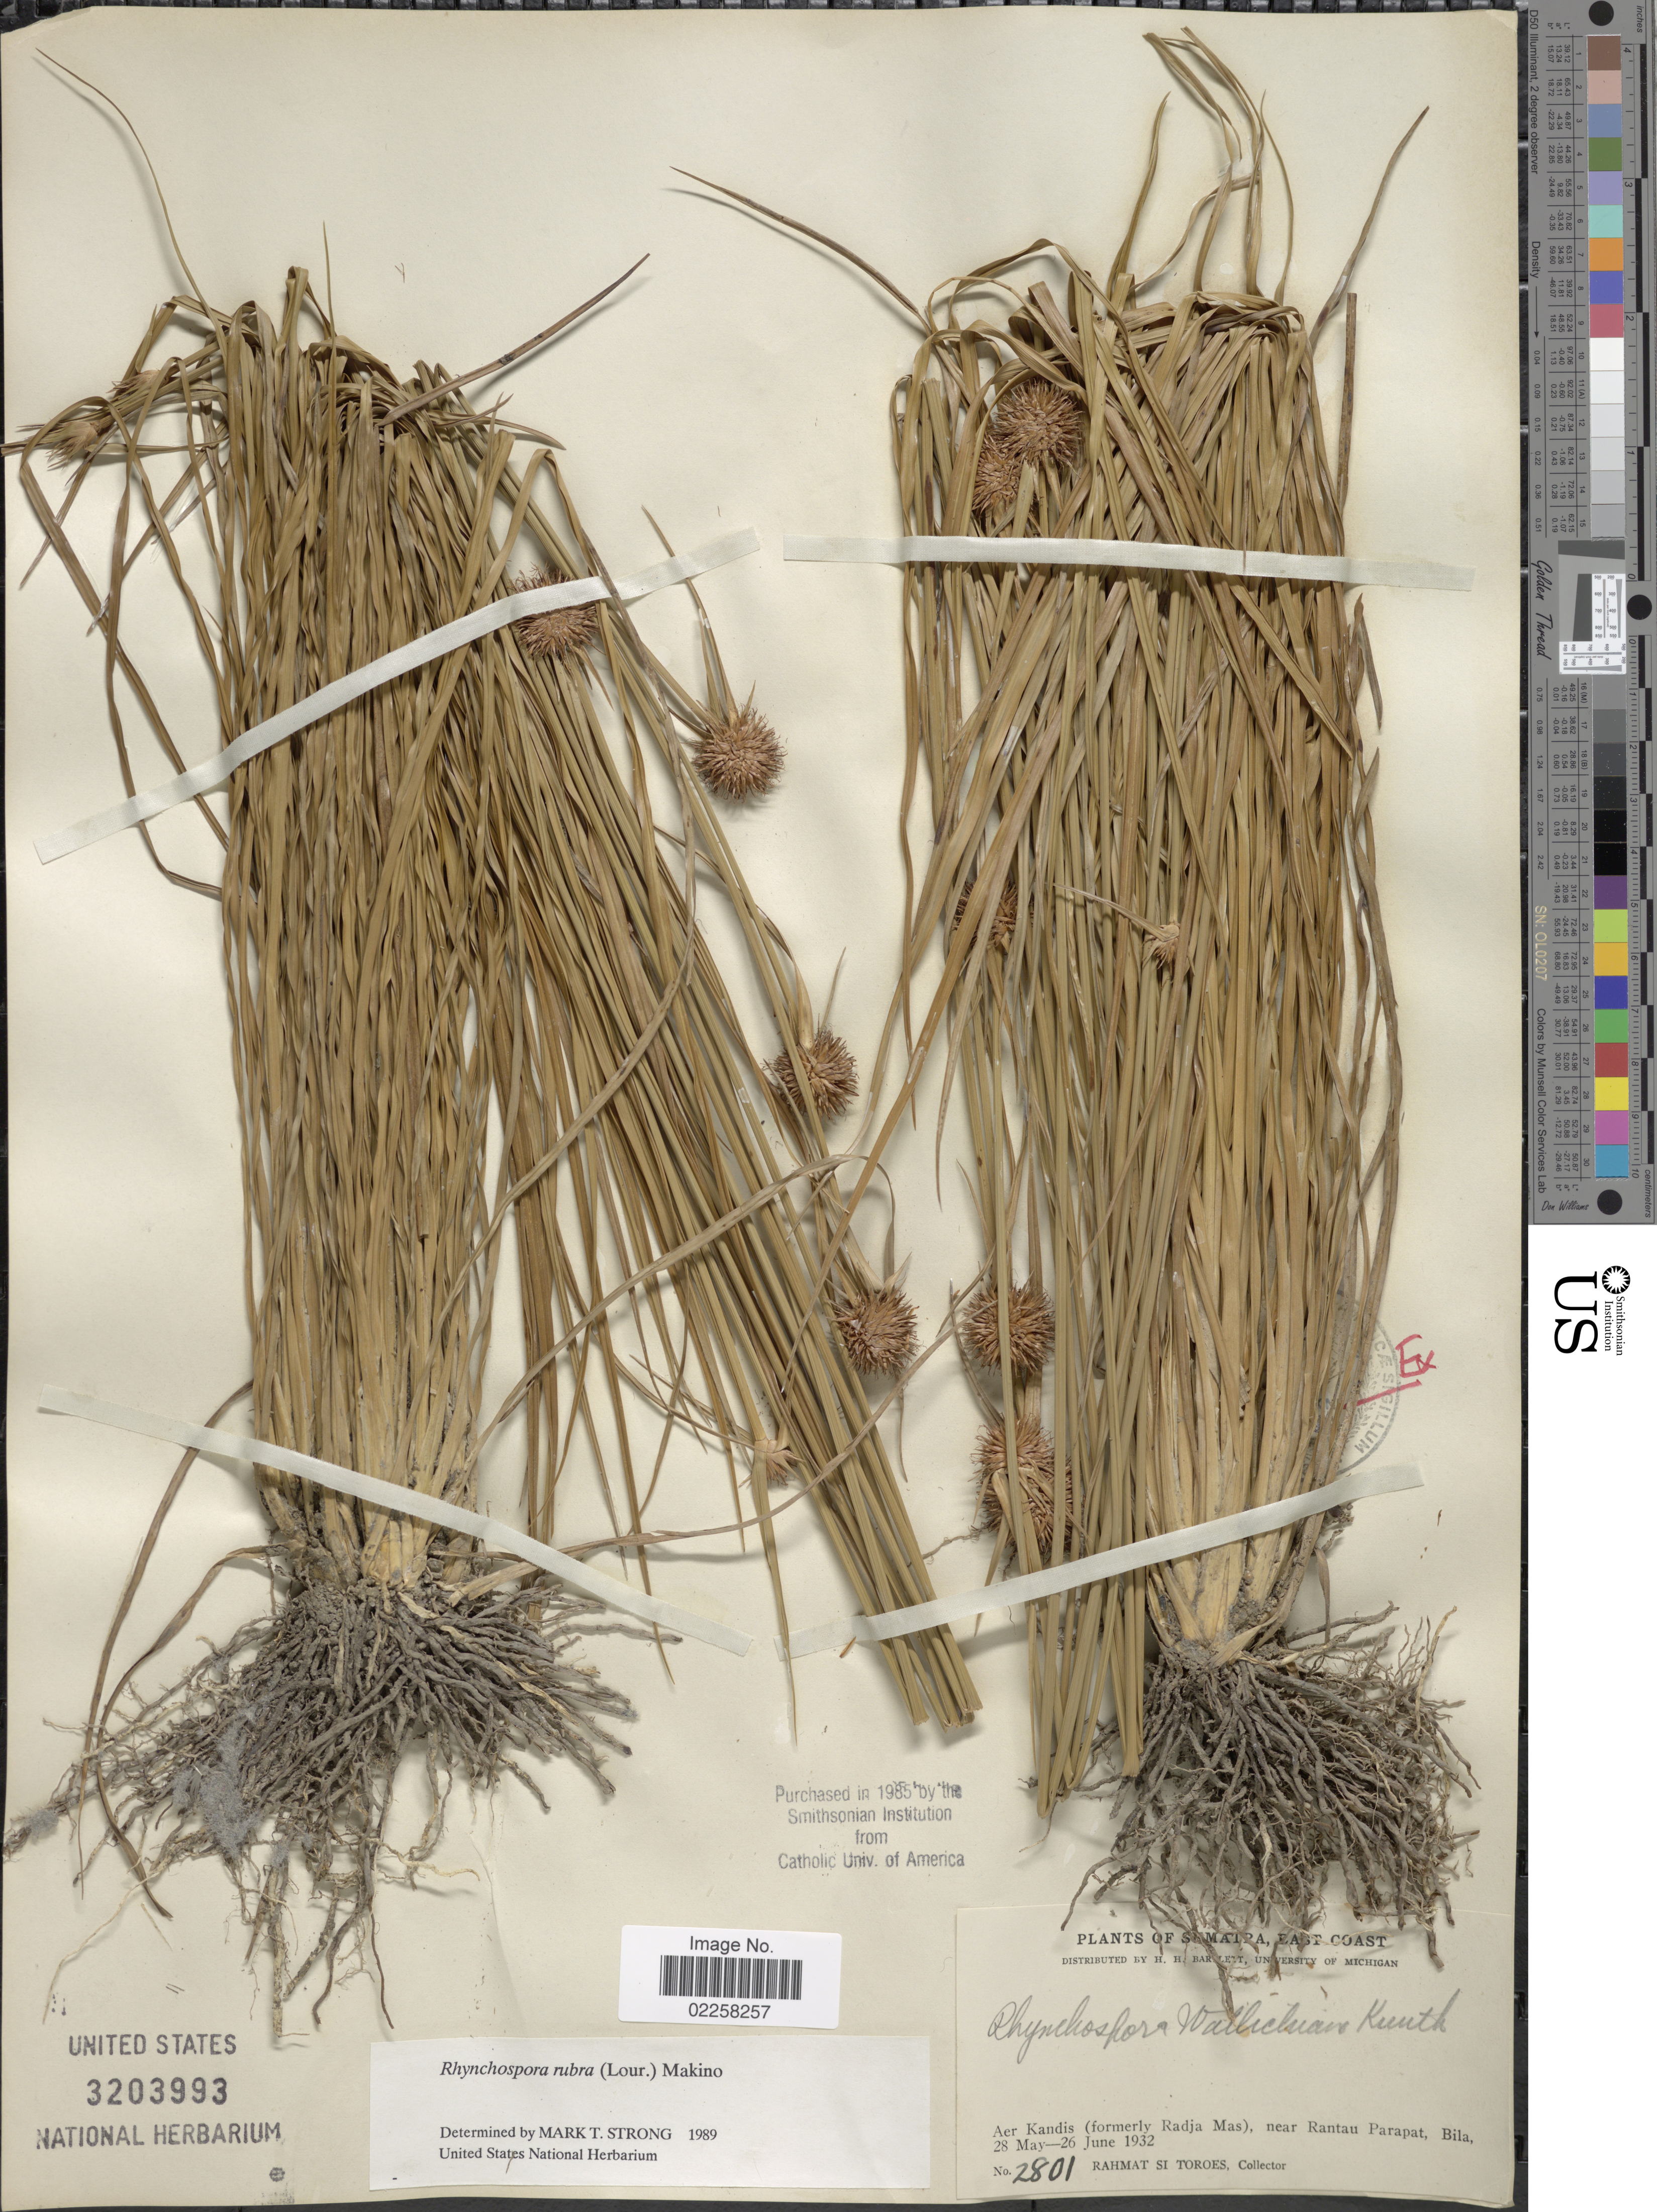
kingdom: Plantae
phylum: Tracheophyta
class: Liliopsida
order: Poales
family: Cyperaceae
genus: Rhynchospora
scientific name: Rhynchospora rubra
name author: (Lour.) Makino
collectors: Rahmat Si Boeea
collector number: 2801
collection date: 1932-05-28/1932-06-26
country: Indonesia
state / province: Sumatra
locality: East Coast, Aer Kandis (formerly Radja Mas), near Rantau Parapat, Bila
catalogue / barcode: US 3203993